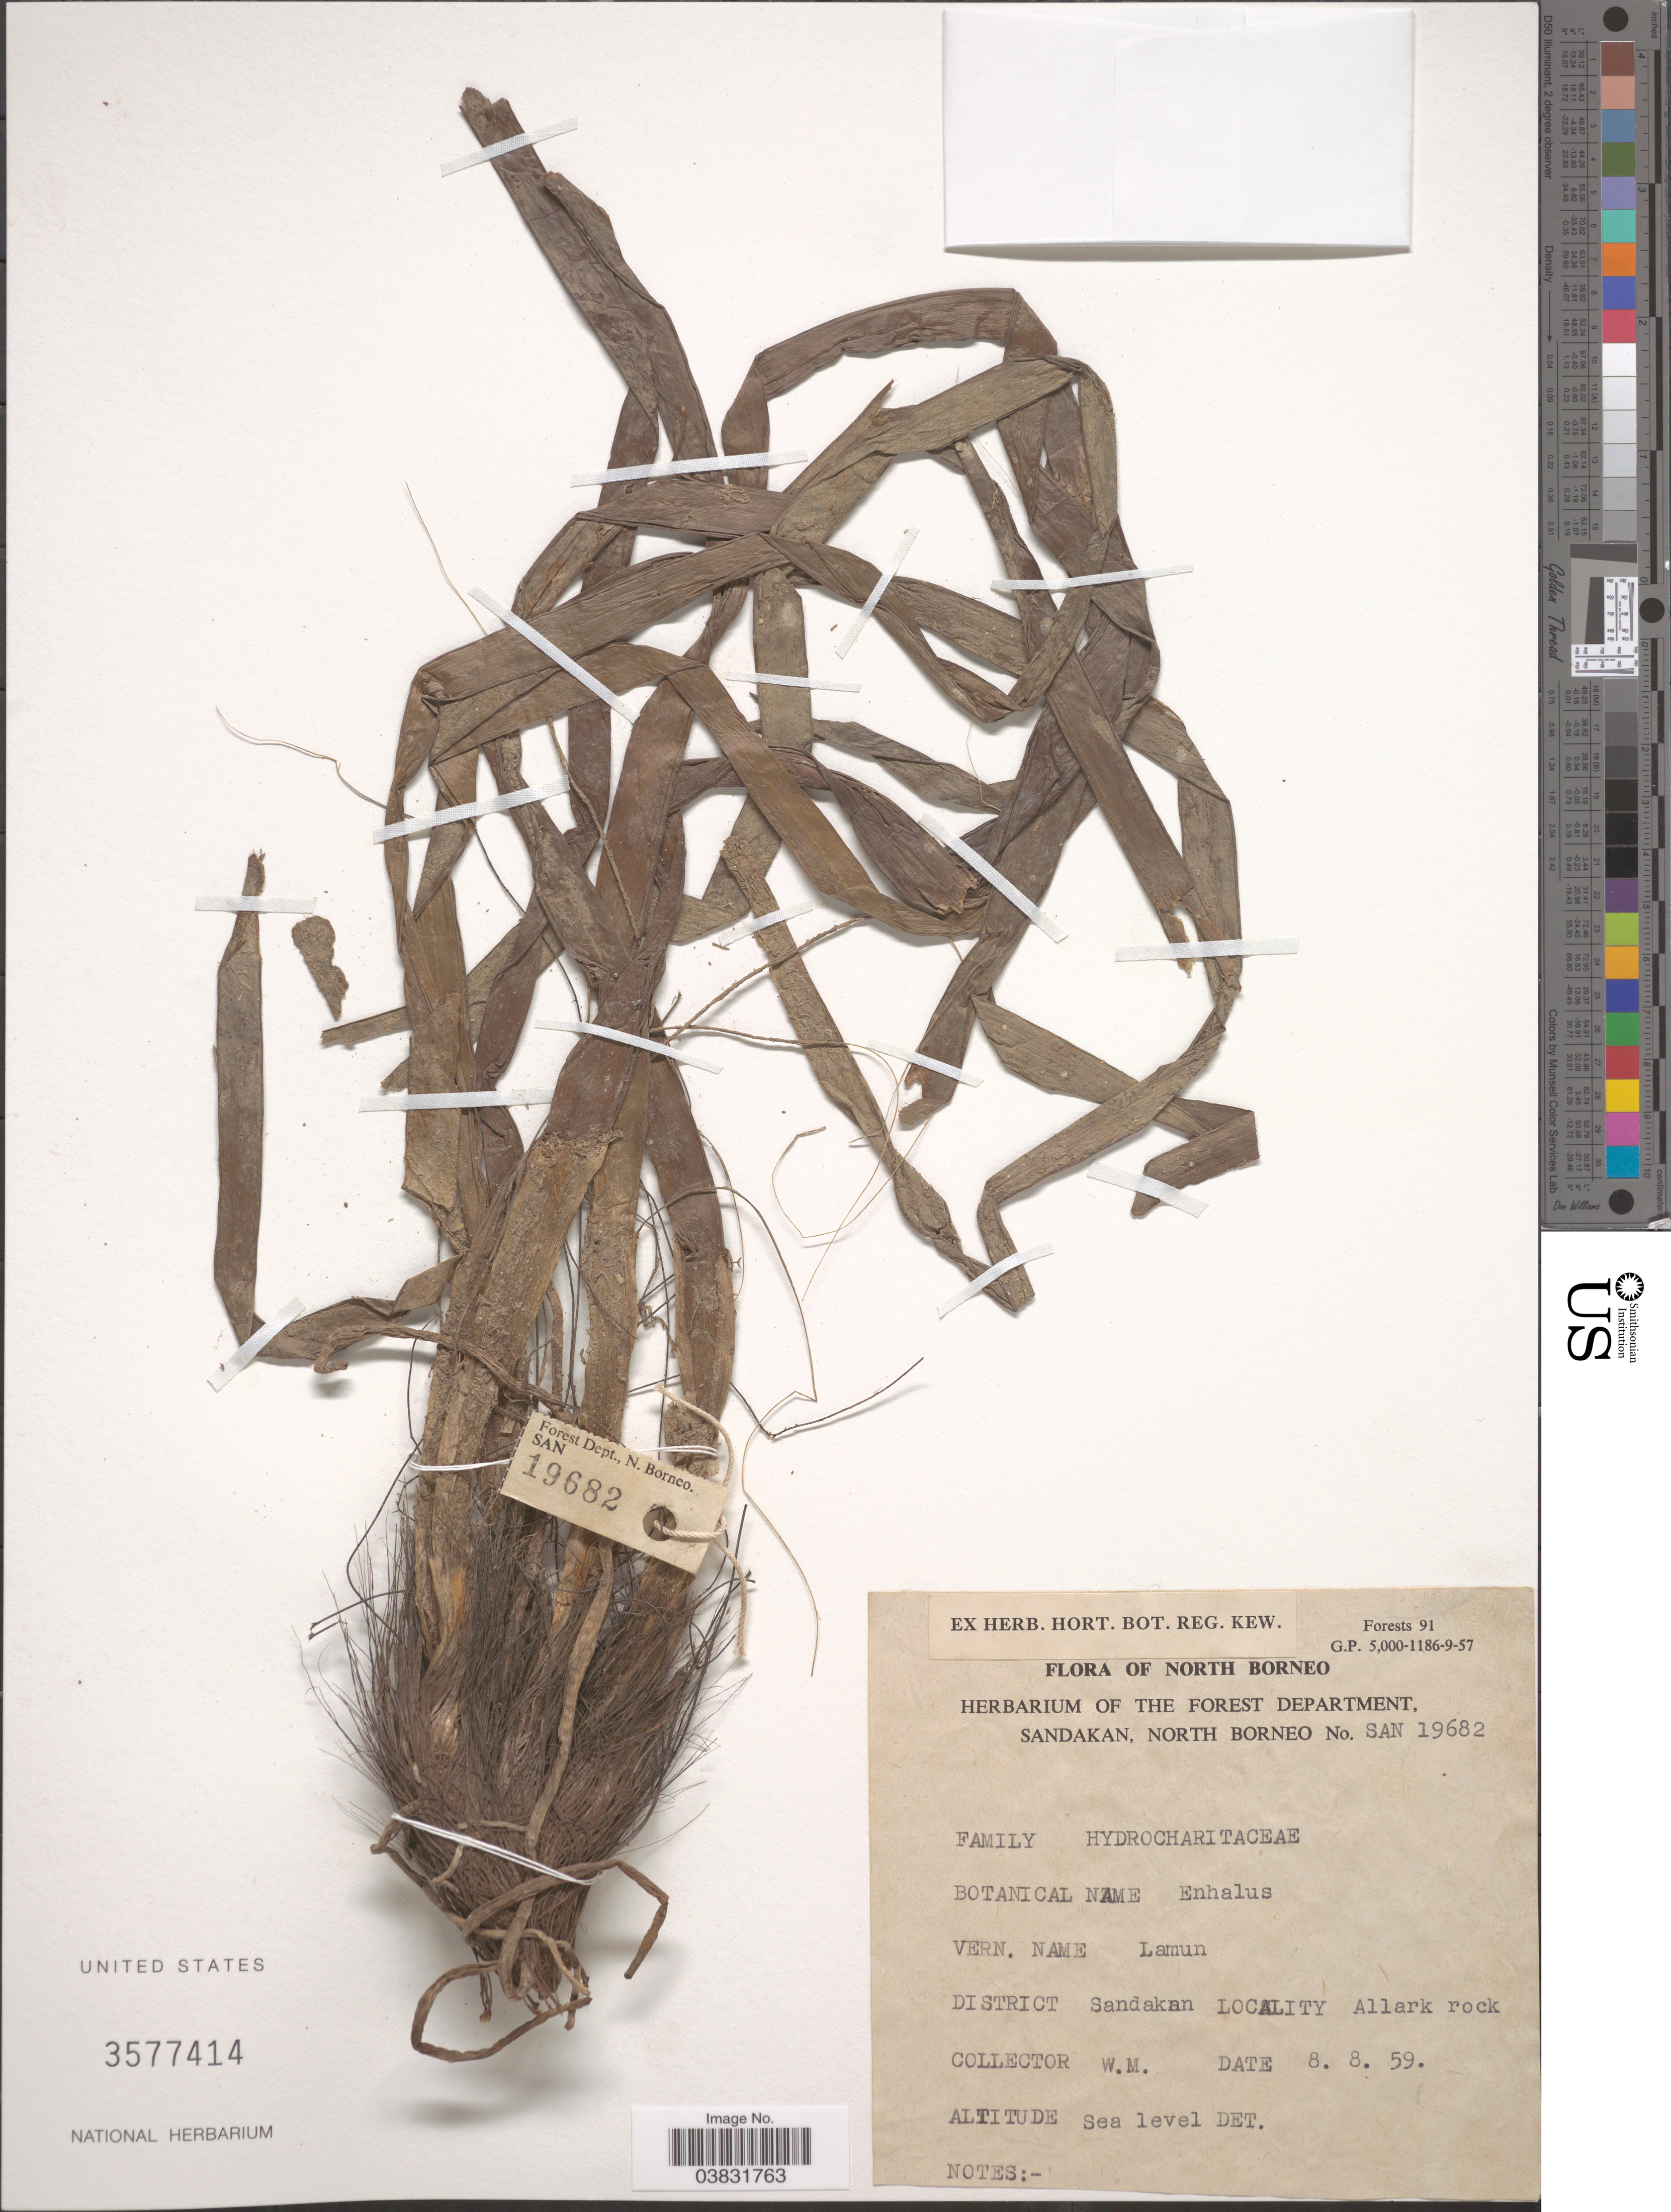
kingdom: Plantae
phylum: Tracheophyta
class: Liliopsida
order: Alismatales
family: Hydrocharitaceae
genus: Enhalus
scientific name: Enhalus acoroides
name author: (L. f.) Royle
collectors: W. M.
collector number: SAN19682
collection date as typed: Transcribed d/m/y: 8/8/59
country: Malaysia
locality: North Borneo. District Sandakan, Allark rock.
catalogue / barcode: US 3577414